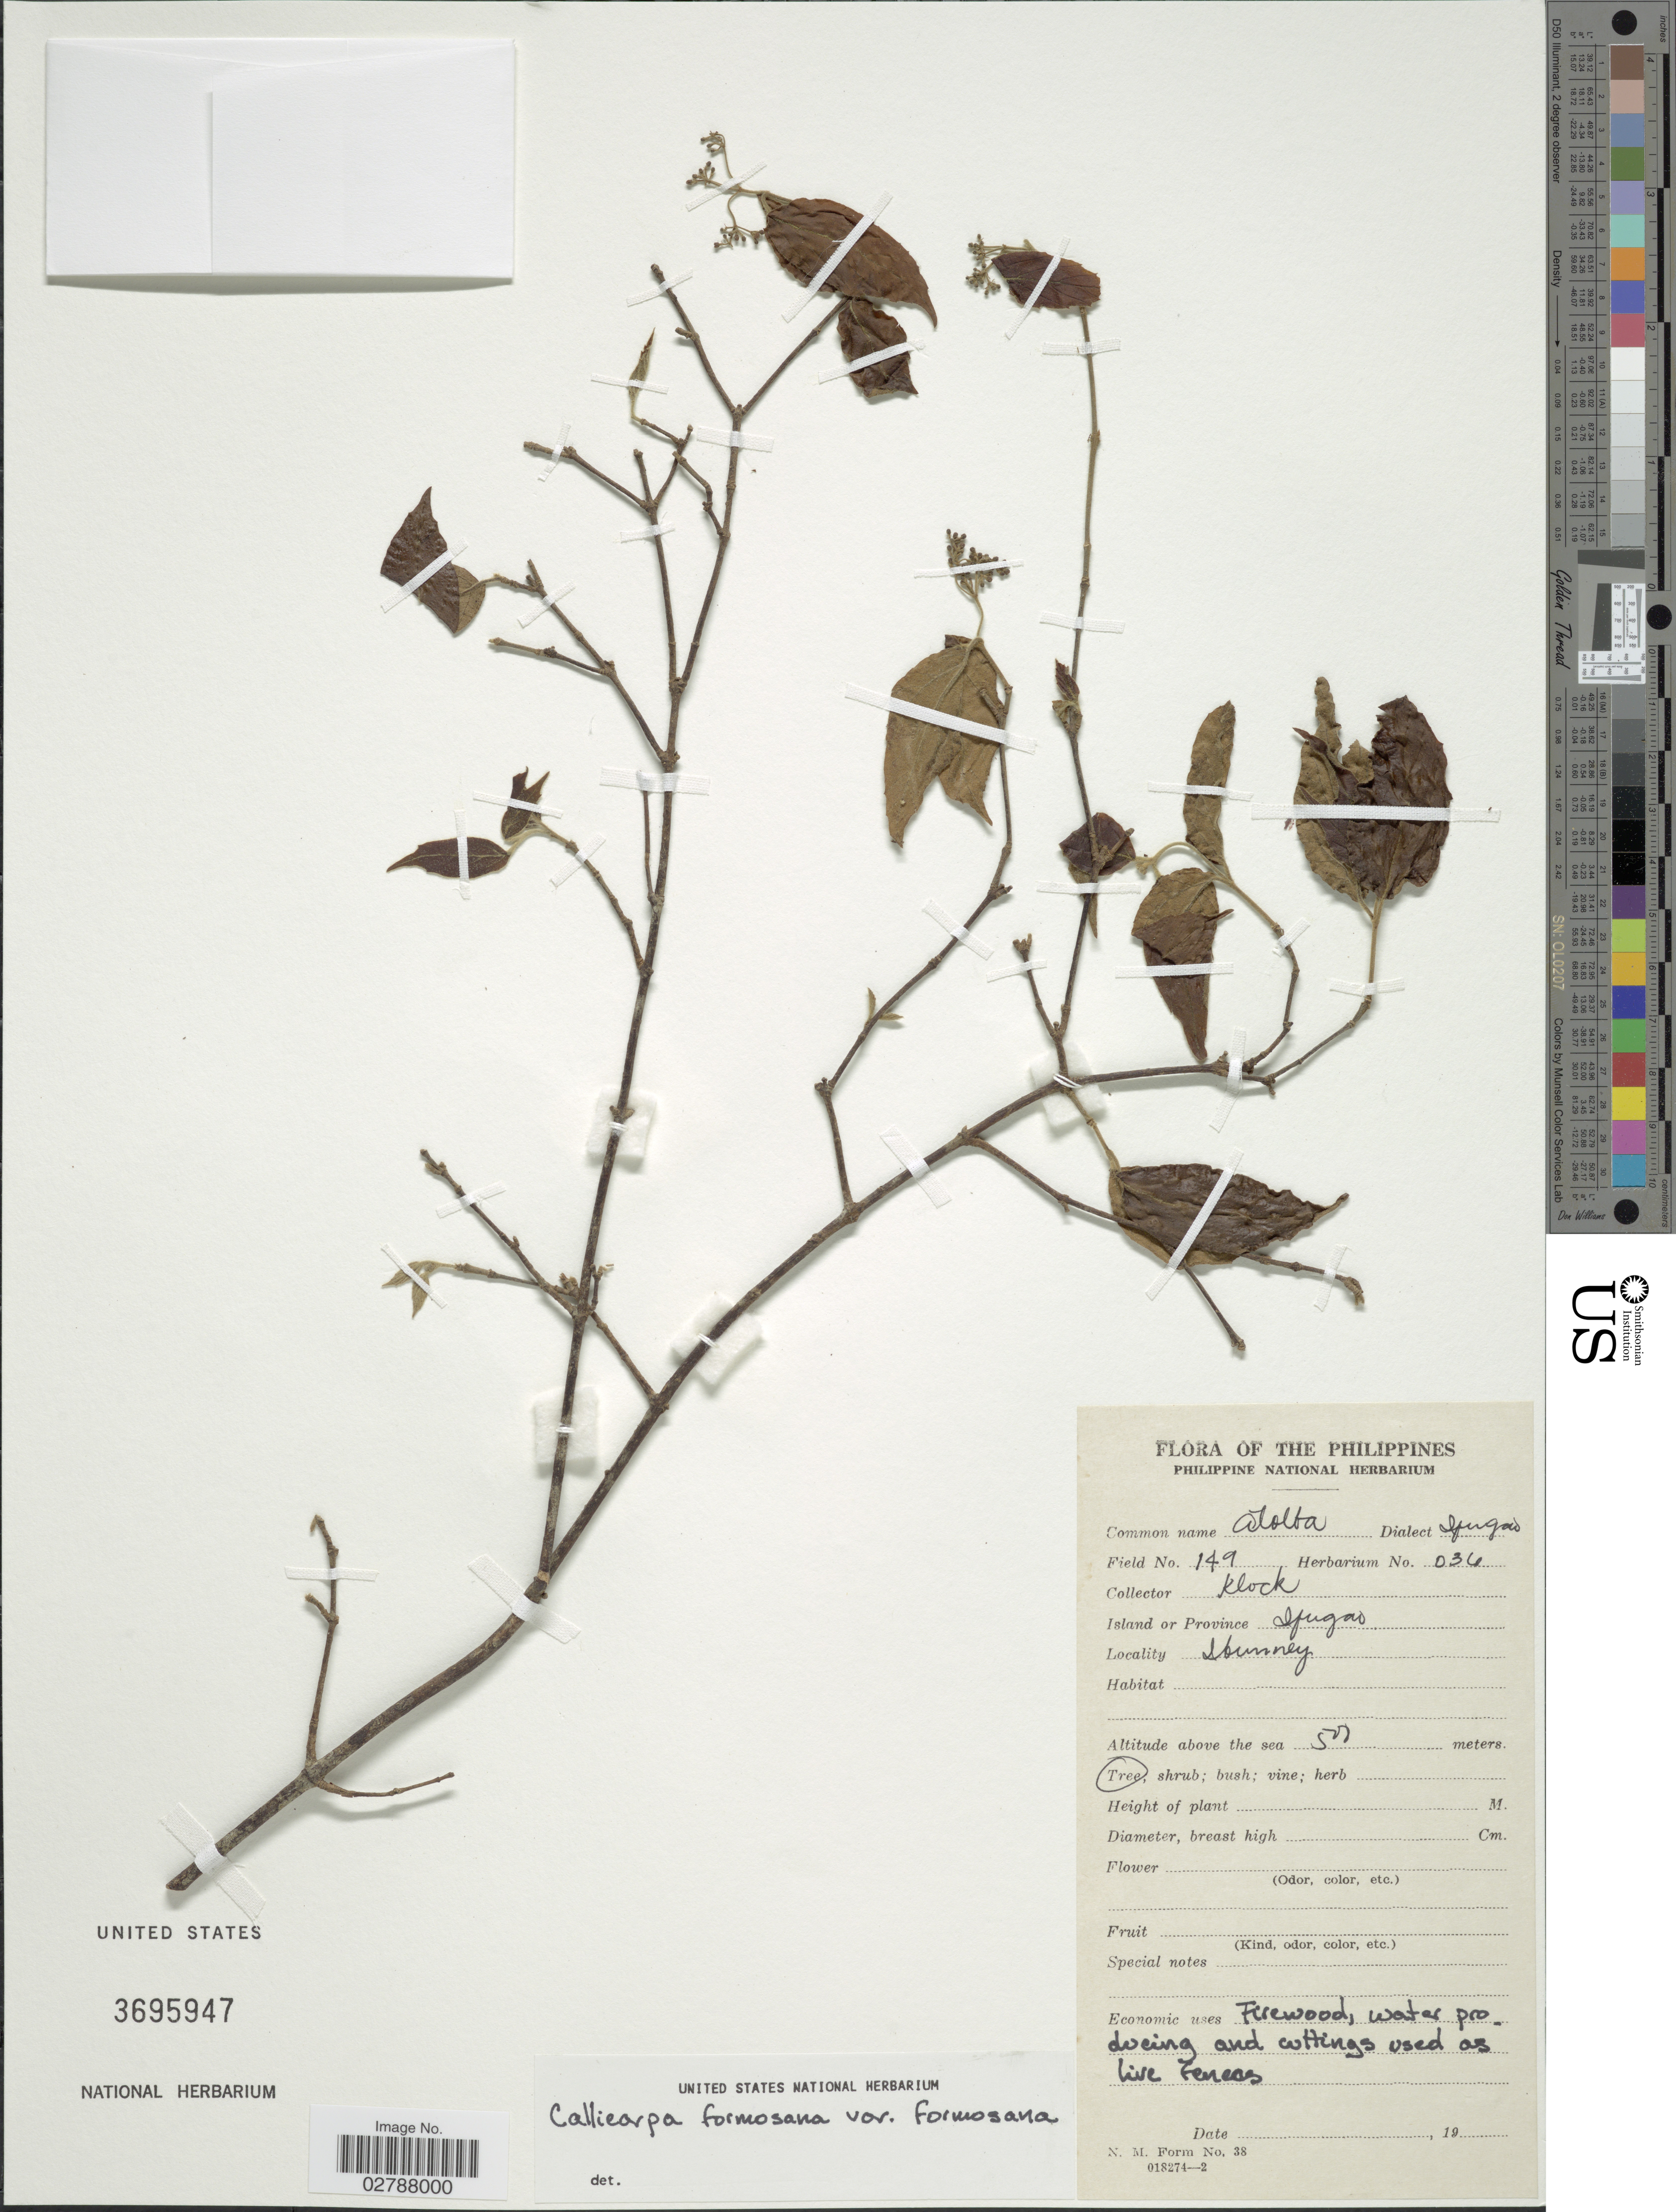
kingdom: Plantae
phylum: Tracheophyta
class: Magnoliopsida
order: Lamiales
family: Lamiaceae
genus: Callicarpa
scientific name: Callicarpa formosana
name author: Rolfe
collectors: Klock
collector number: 149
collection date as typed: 19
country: Philippines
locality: Island of Province Ifugao. Ibunney.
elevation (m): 508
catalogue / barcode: US 3695947